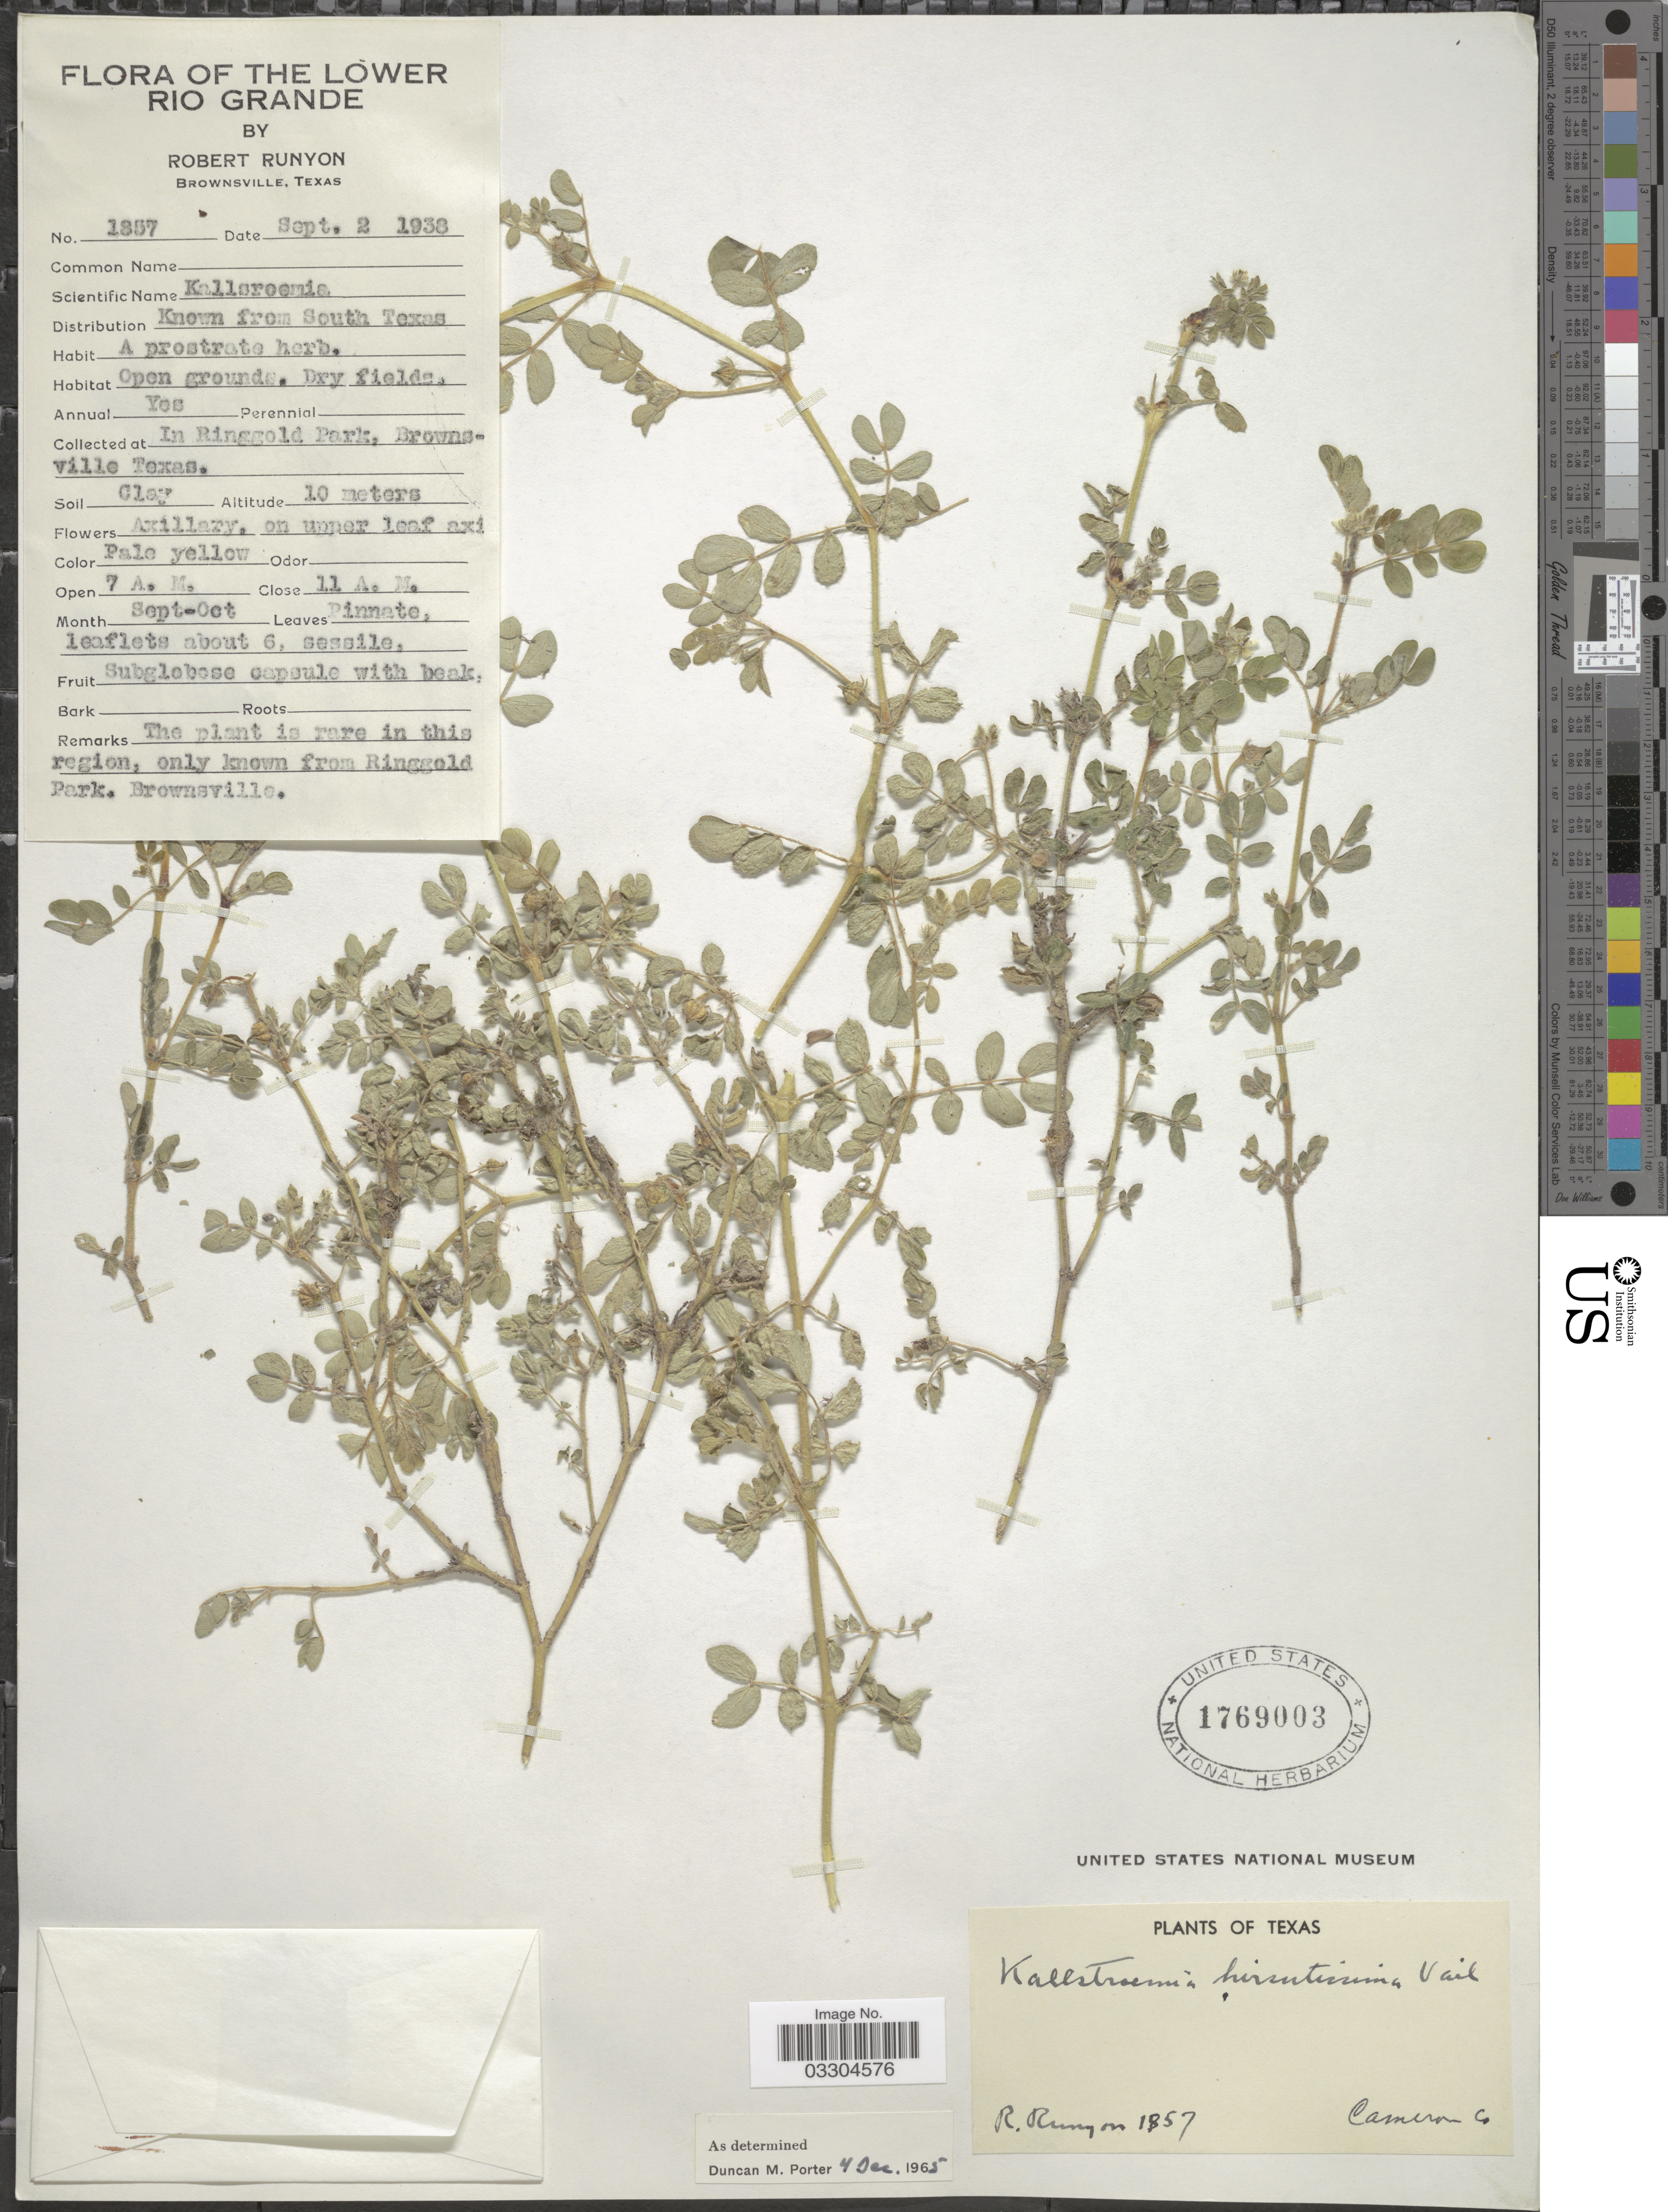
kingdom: Plantae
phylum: Tracheophyta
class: Magnoliopsida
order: Zygophyllales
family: Zygophyllaceae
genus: Kallstroemia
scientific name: Kallstroemia hirsutissima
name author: Vail in Small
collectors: R. Runyon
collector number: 1857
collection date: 1938-09-02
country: United States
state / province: Texas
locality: Lower Rio Grande. In Ringgold Park, Brownsville Texas. Cameron Co.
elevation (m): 10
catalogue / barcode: US 1769003